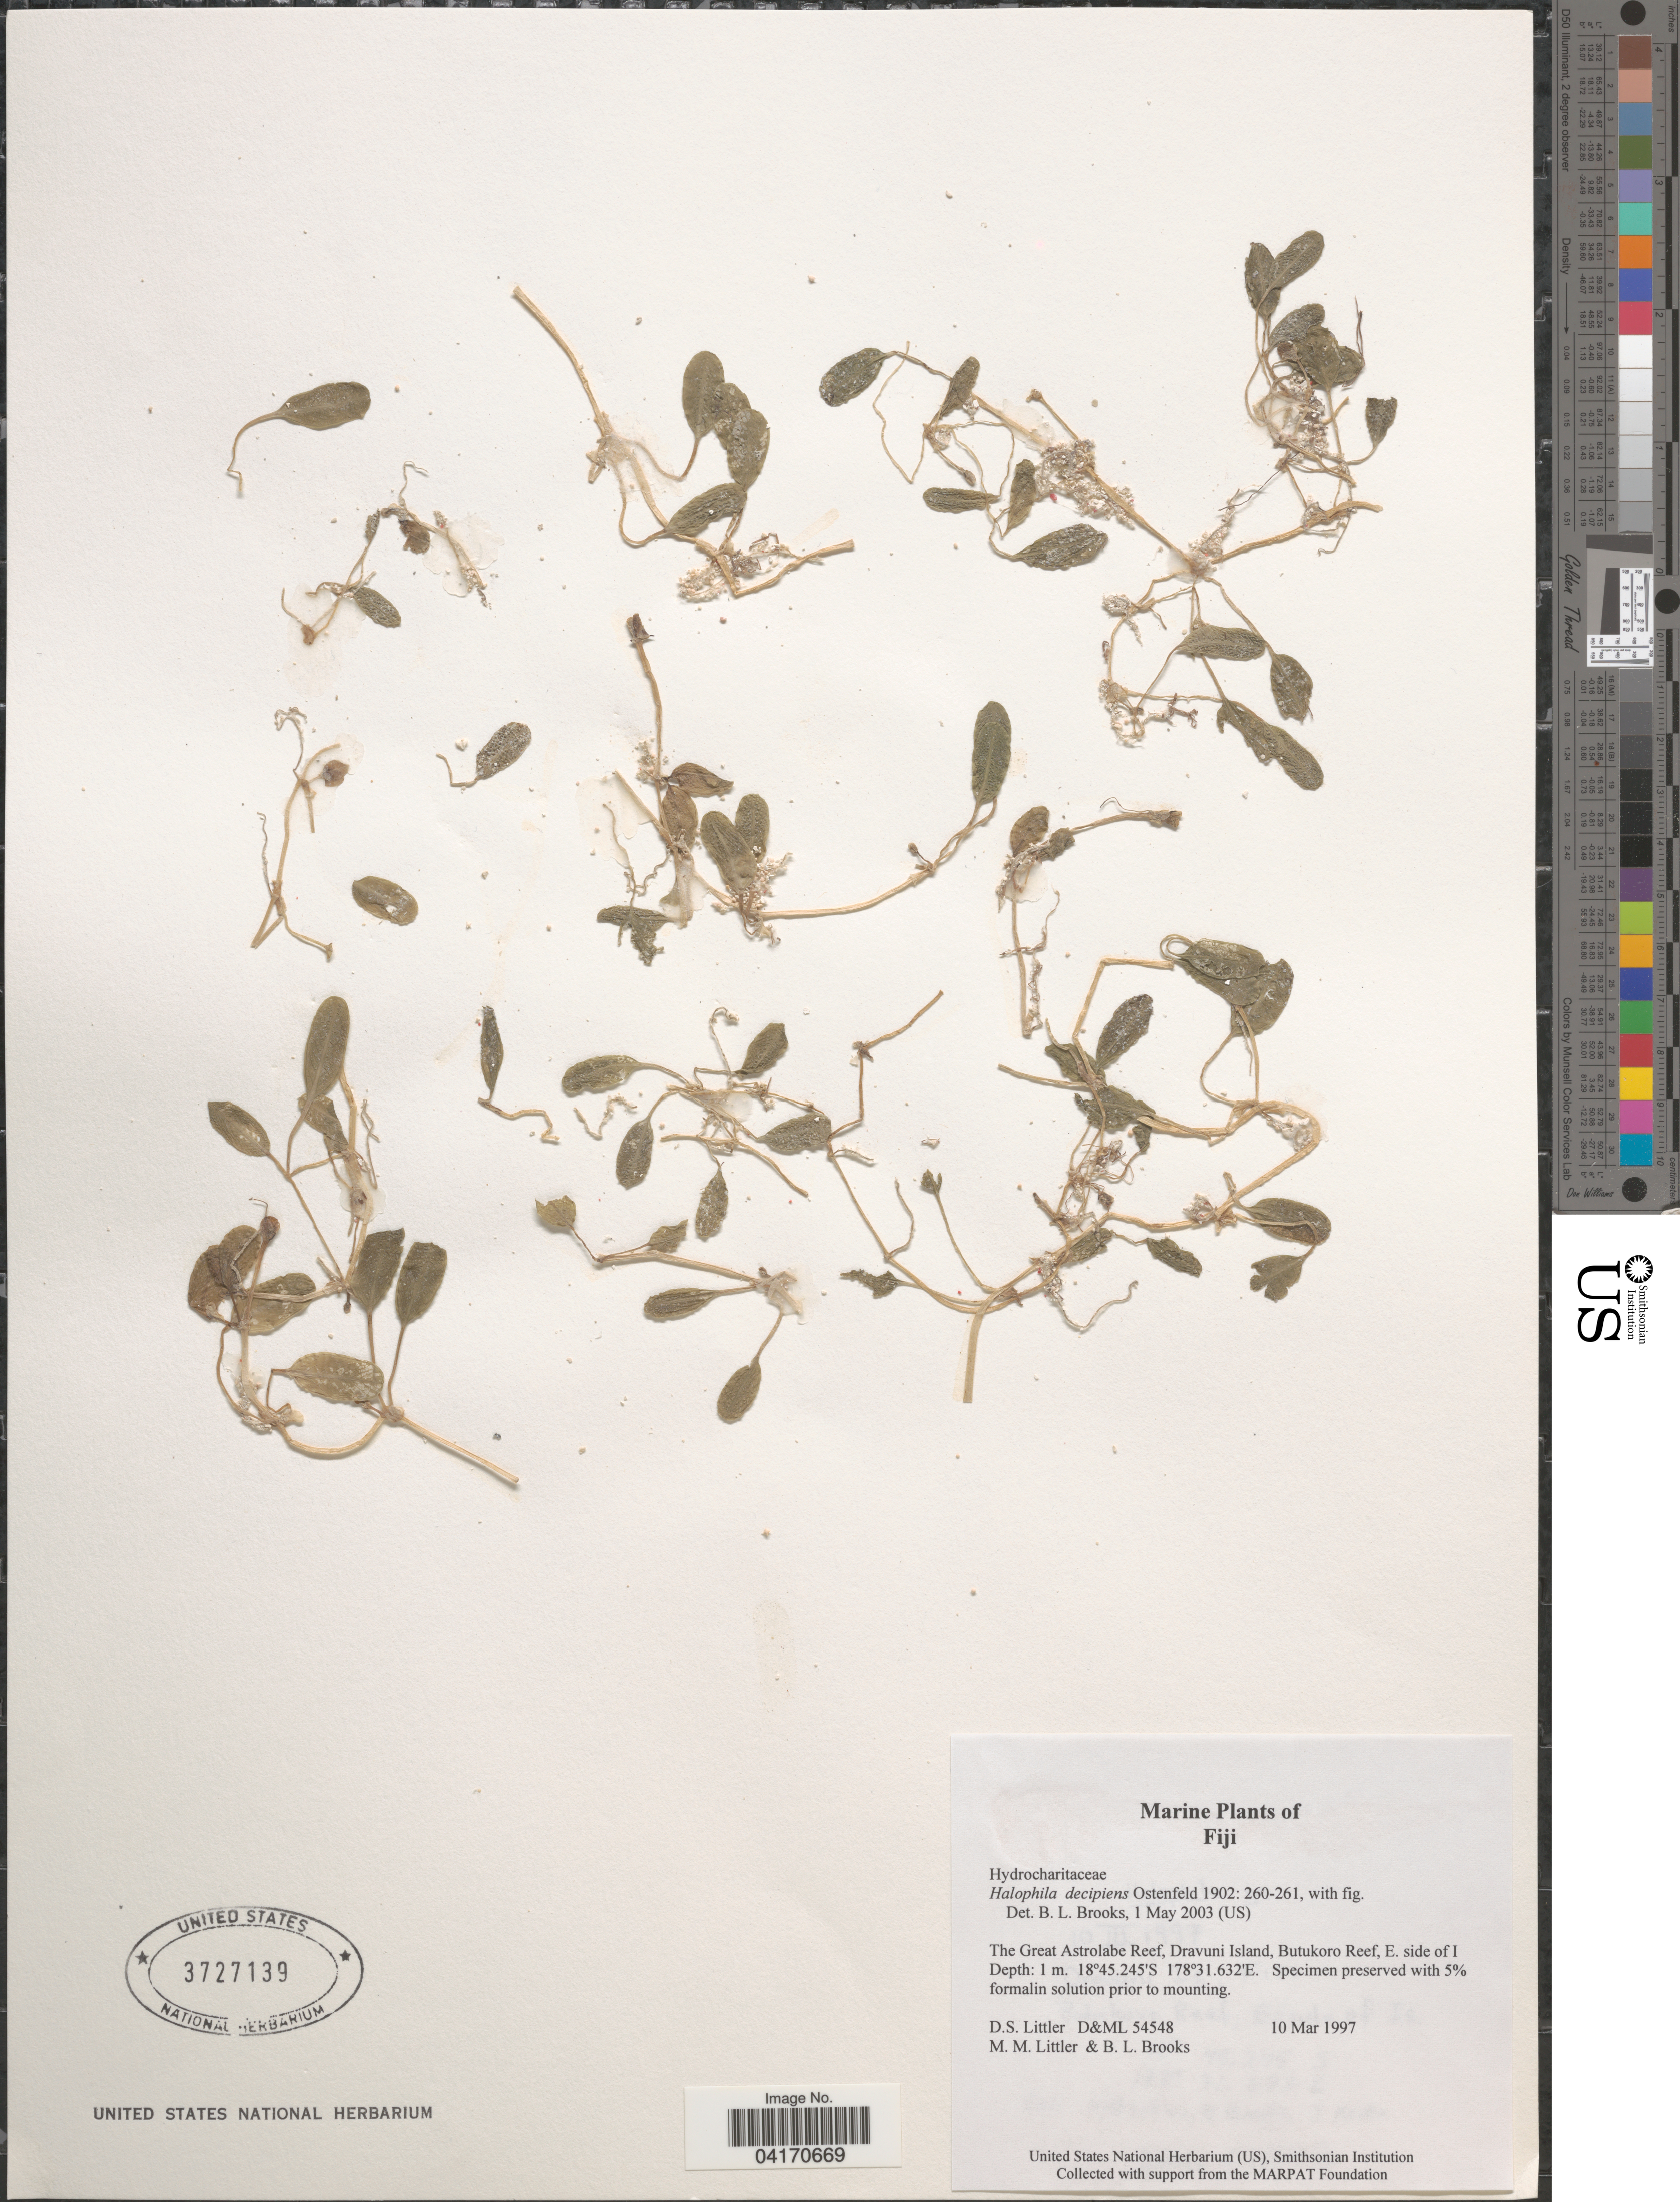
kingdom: Plantae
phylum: Tracheophyta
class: Liliopsida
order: Alismatales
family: Hydrocharitaceae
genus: Halophila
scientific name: Halophila decipiens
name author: Ostenf.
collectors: D. S. Littler & B. Brooks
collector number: D&ML 54548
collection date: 1997-03-10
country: Fiji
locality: The Great Astrolabe Reef, Dravuni Island, Butukoro Reef, E. side of I.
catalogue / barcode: US 3727139